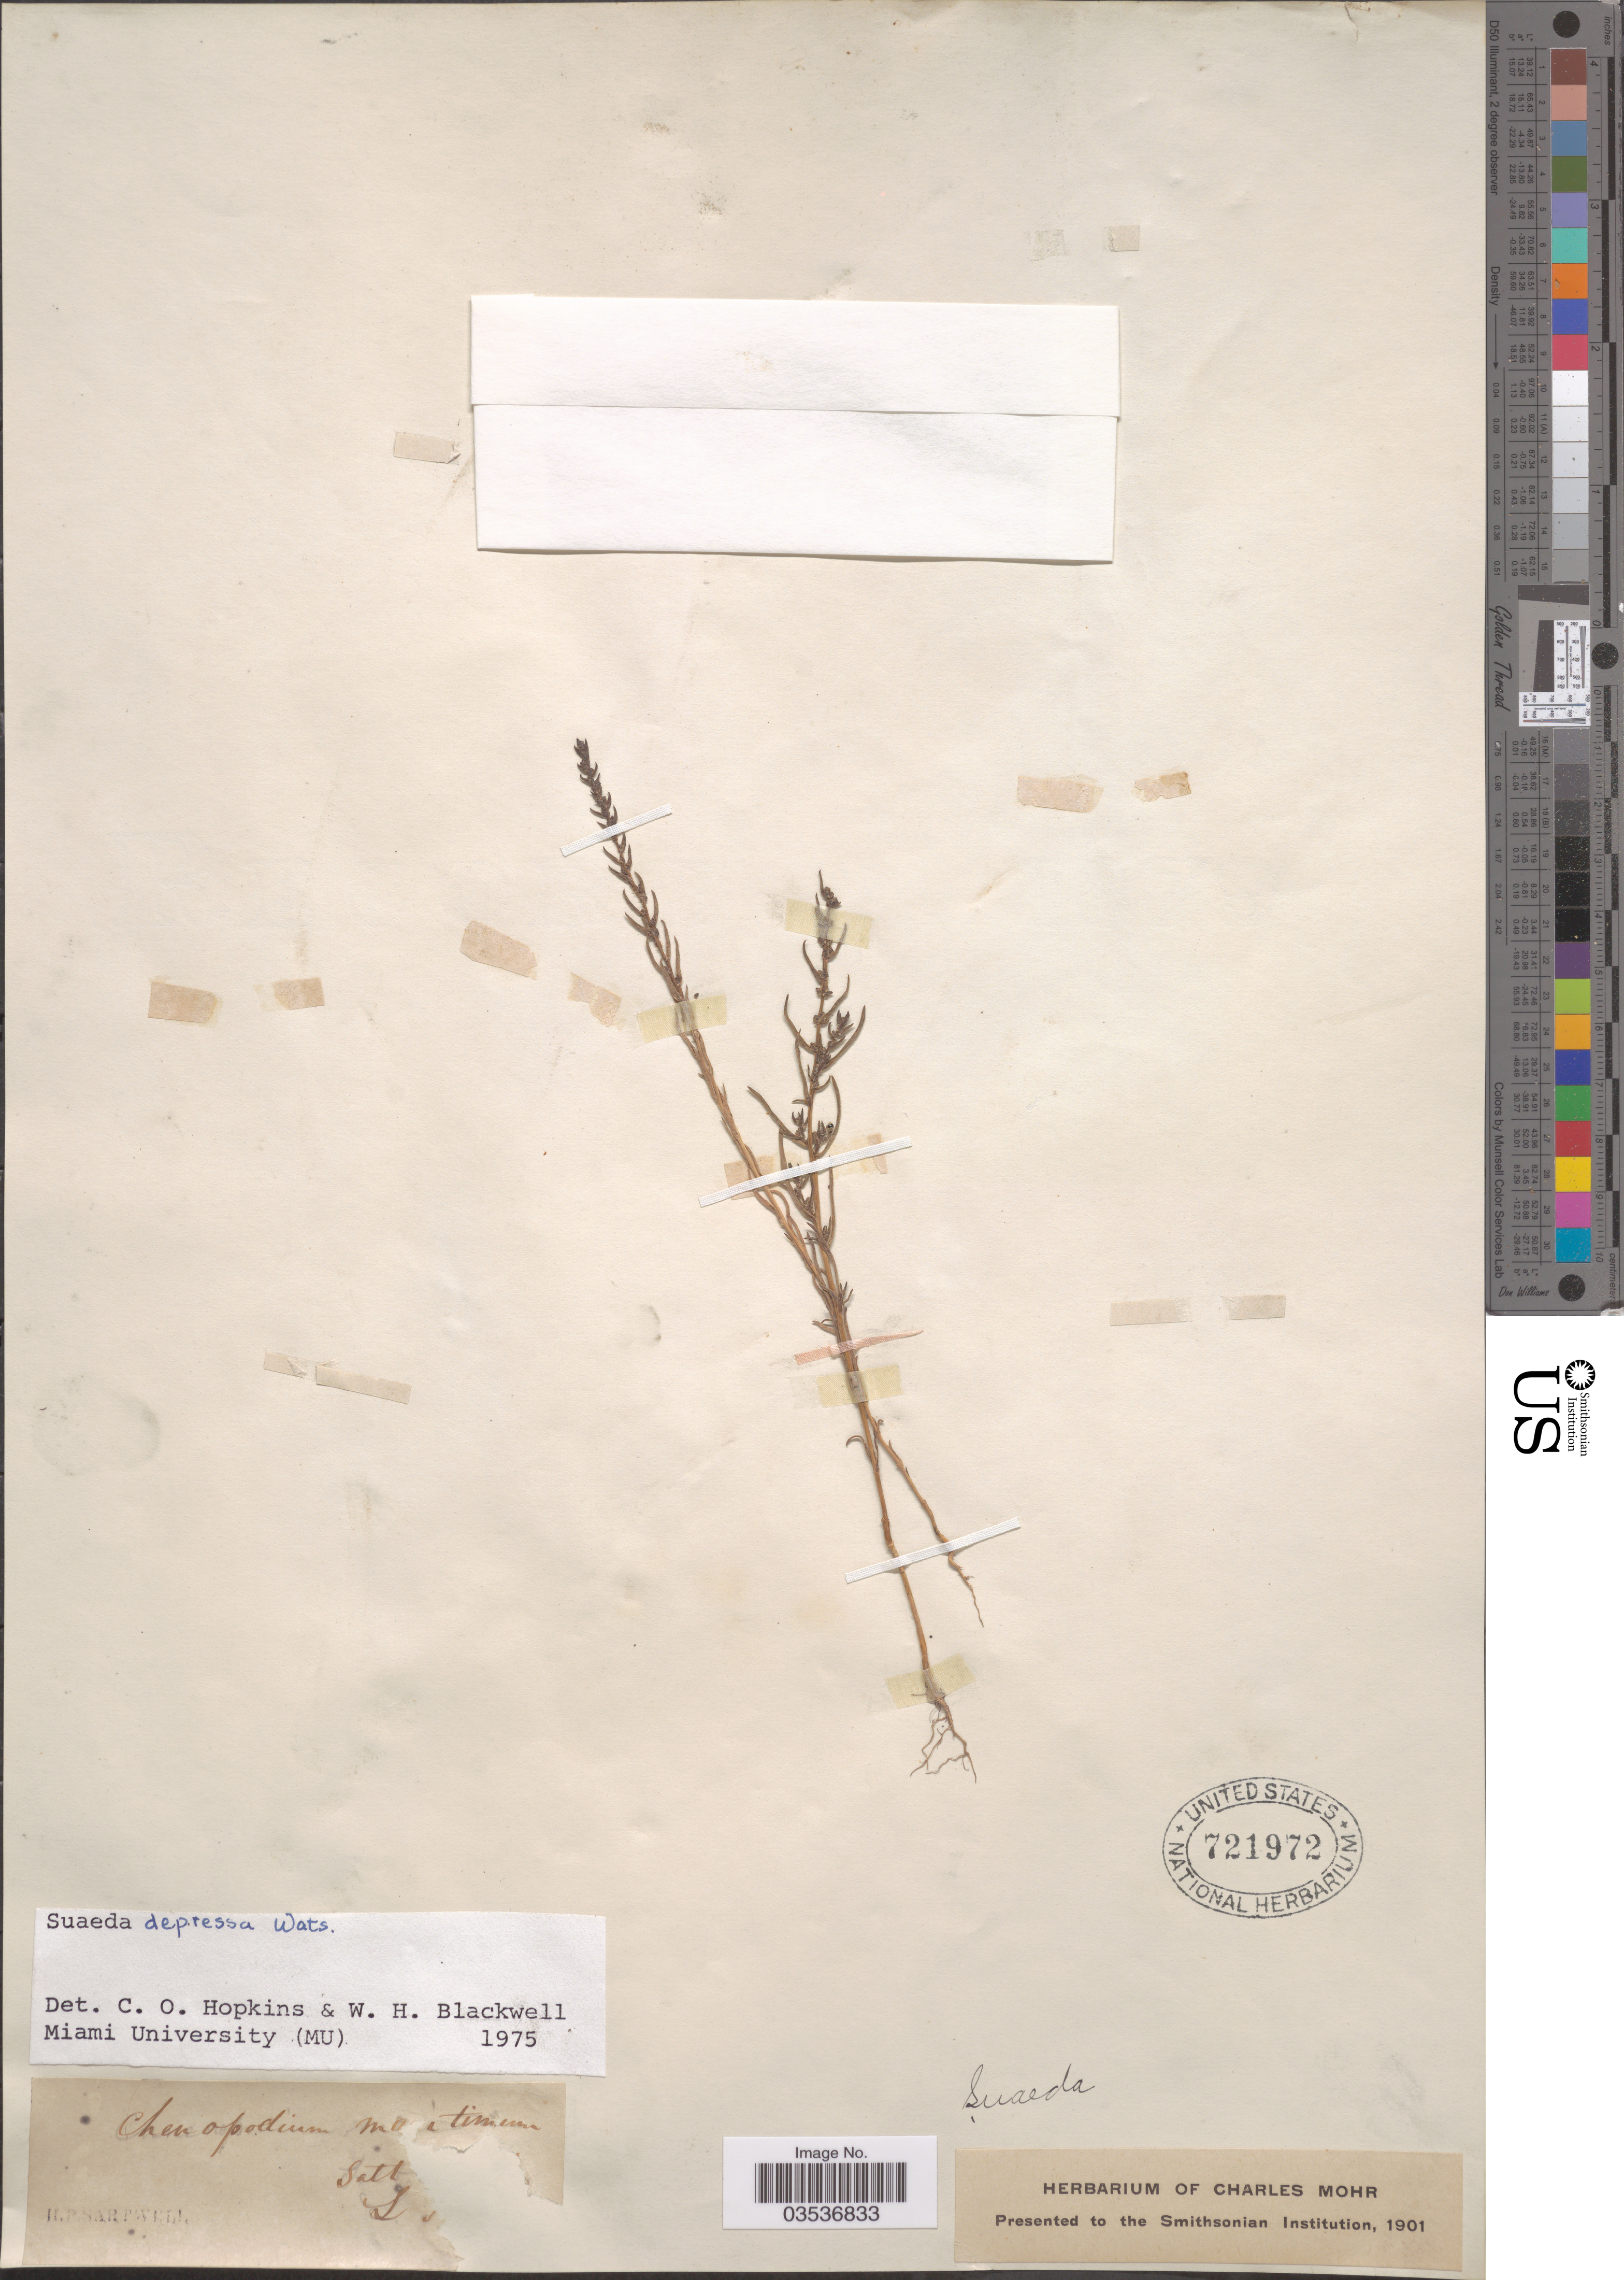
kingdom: Plantae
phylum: Tracheophyta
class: Magnoliopsida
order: Caryophyllales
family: Amaranthaceae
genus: Suaeda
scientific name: Suaeda depressa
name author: (Pursh) S. Watson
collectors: H. P. Sartwell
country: United States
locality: Satl L. [illegible text]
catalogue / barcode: US 721972